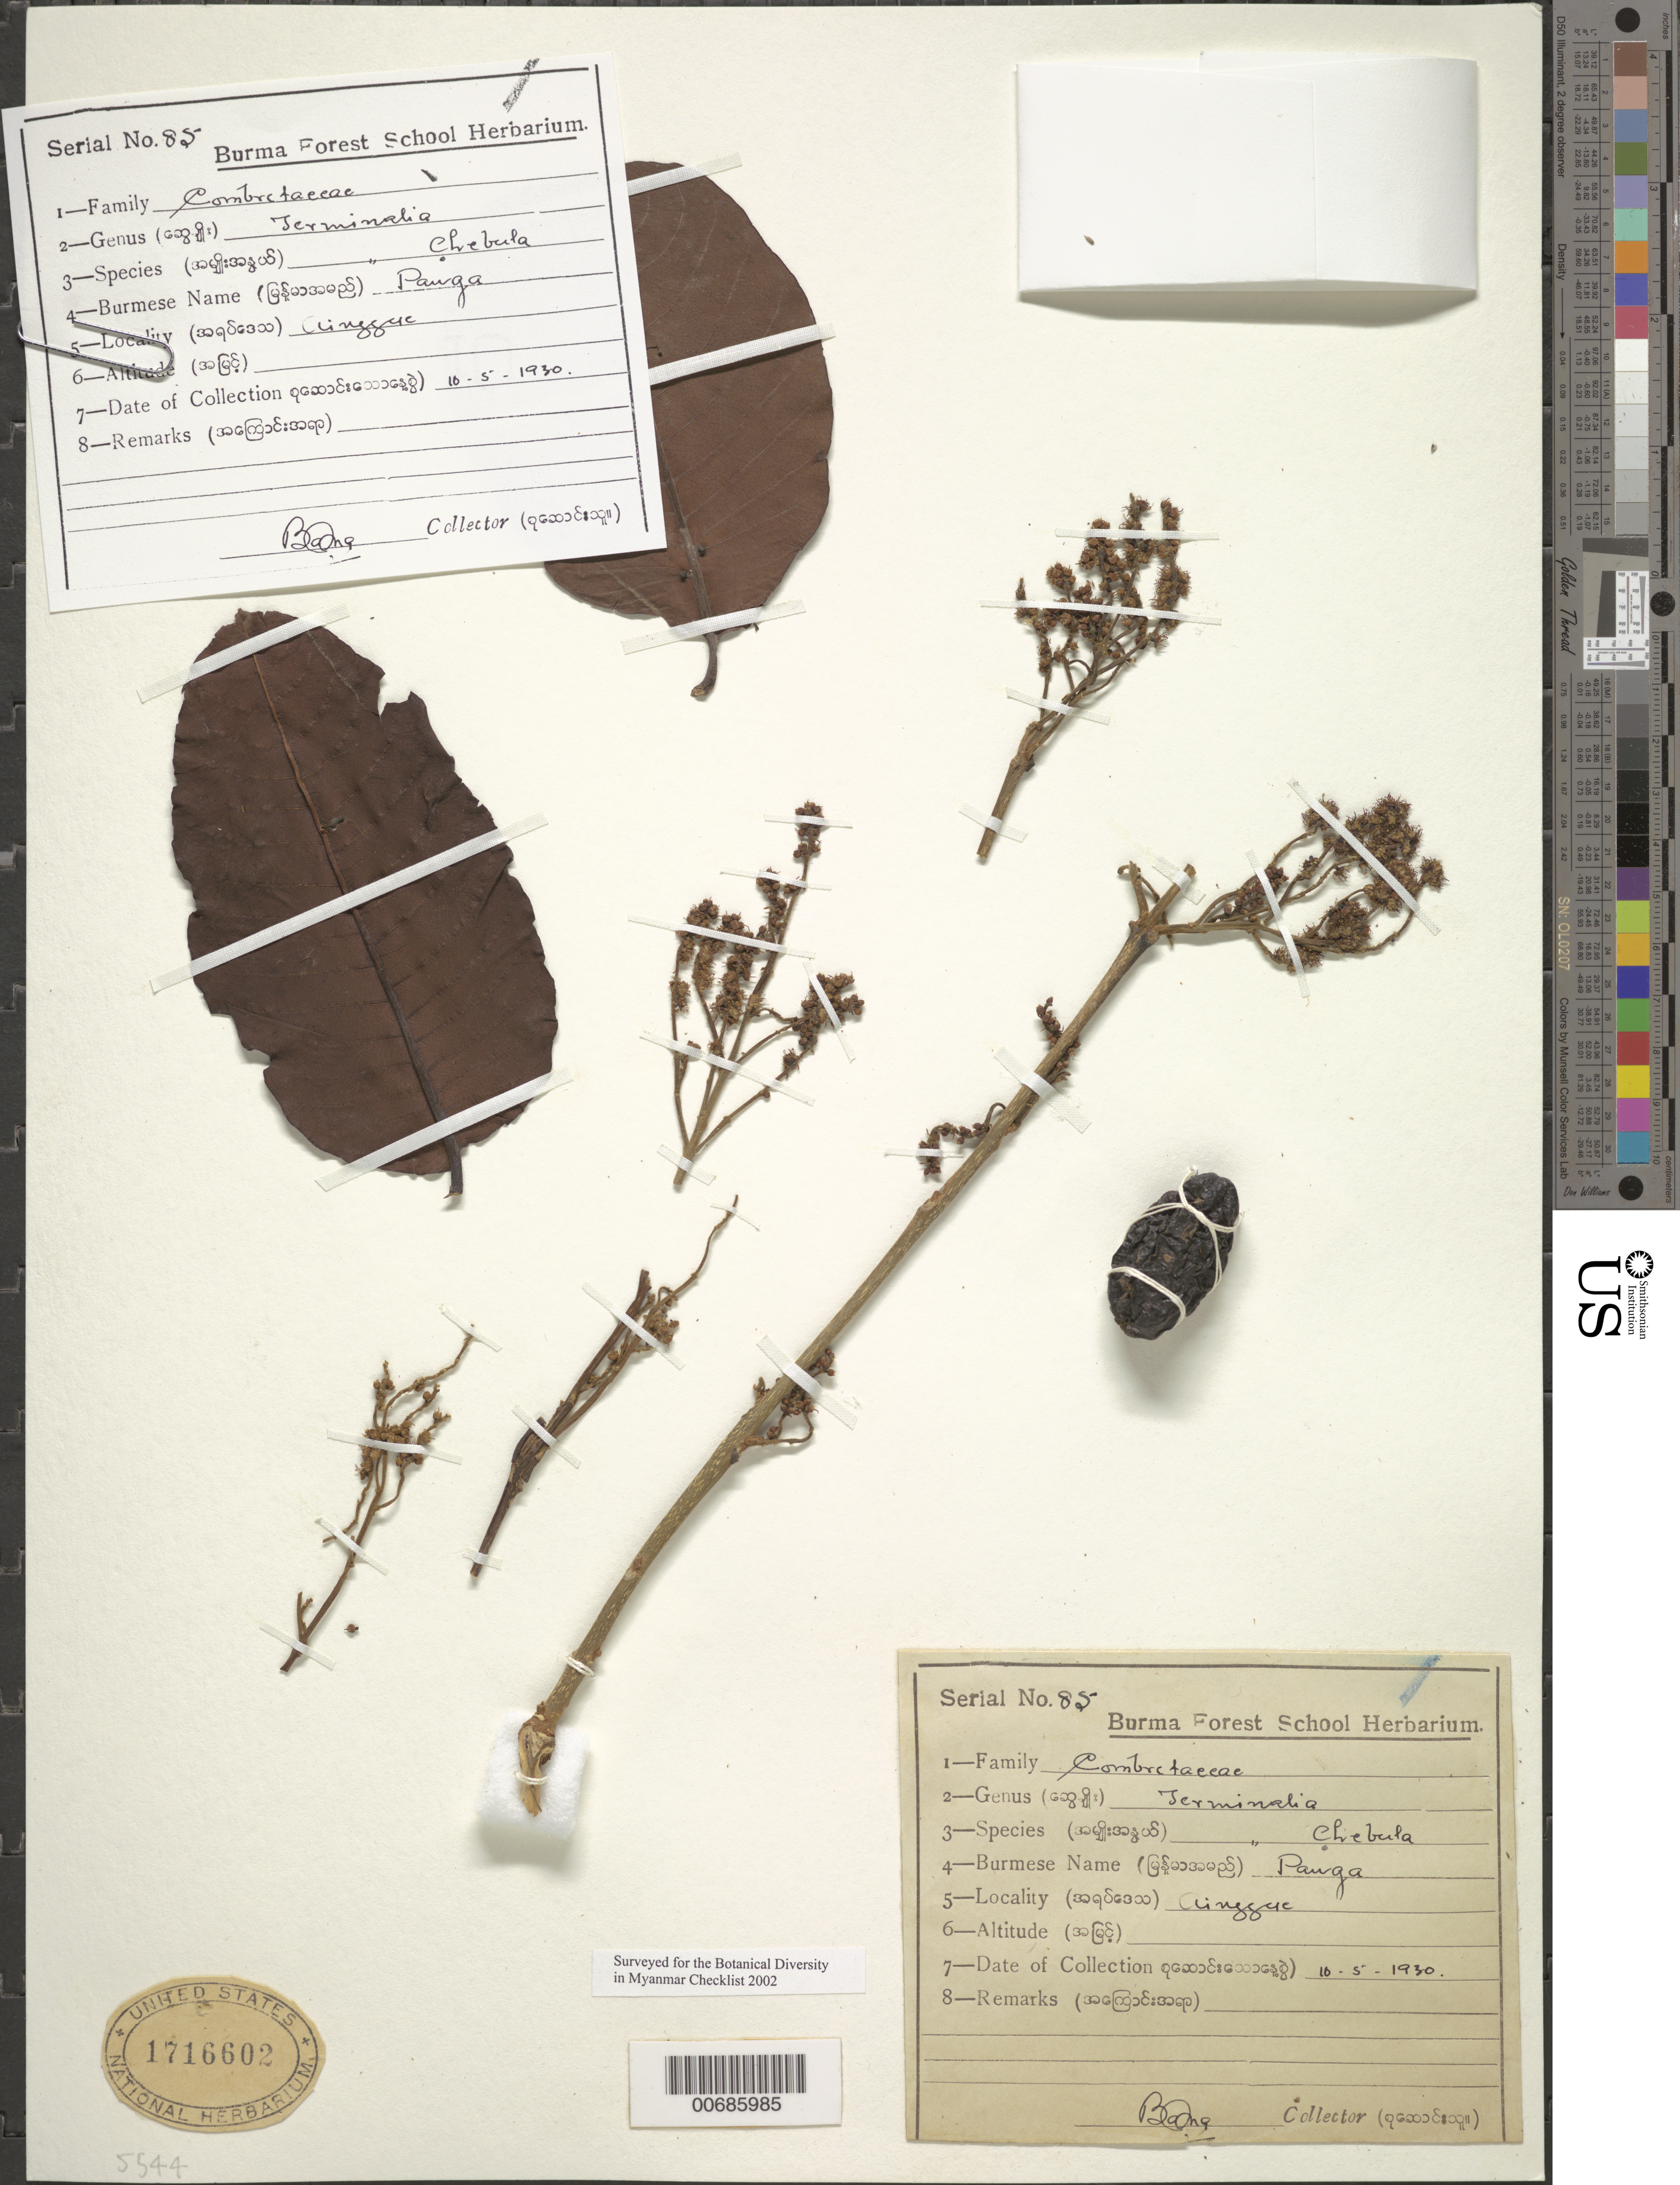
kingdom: Plantae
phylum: Tracheophyta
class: Magnoliopsida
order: Myrtales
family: Combretaceae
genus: Terminalia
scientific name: Terminalia chebula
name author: Retz.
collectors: Burma Forest School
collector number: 85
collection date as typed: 10 May 1930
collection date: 1930-05-10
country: Myanmar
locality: Ainggae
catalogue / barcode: US 1716602